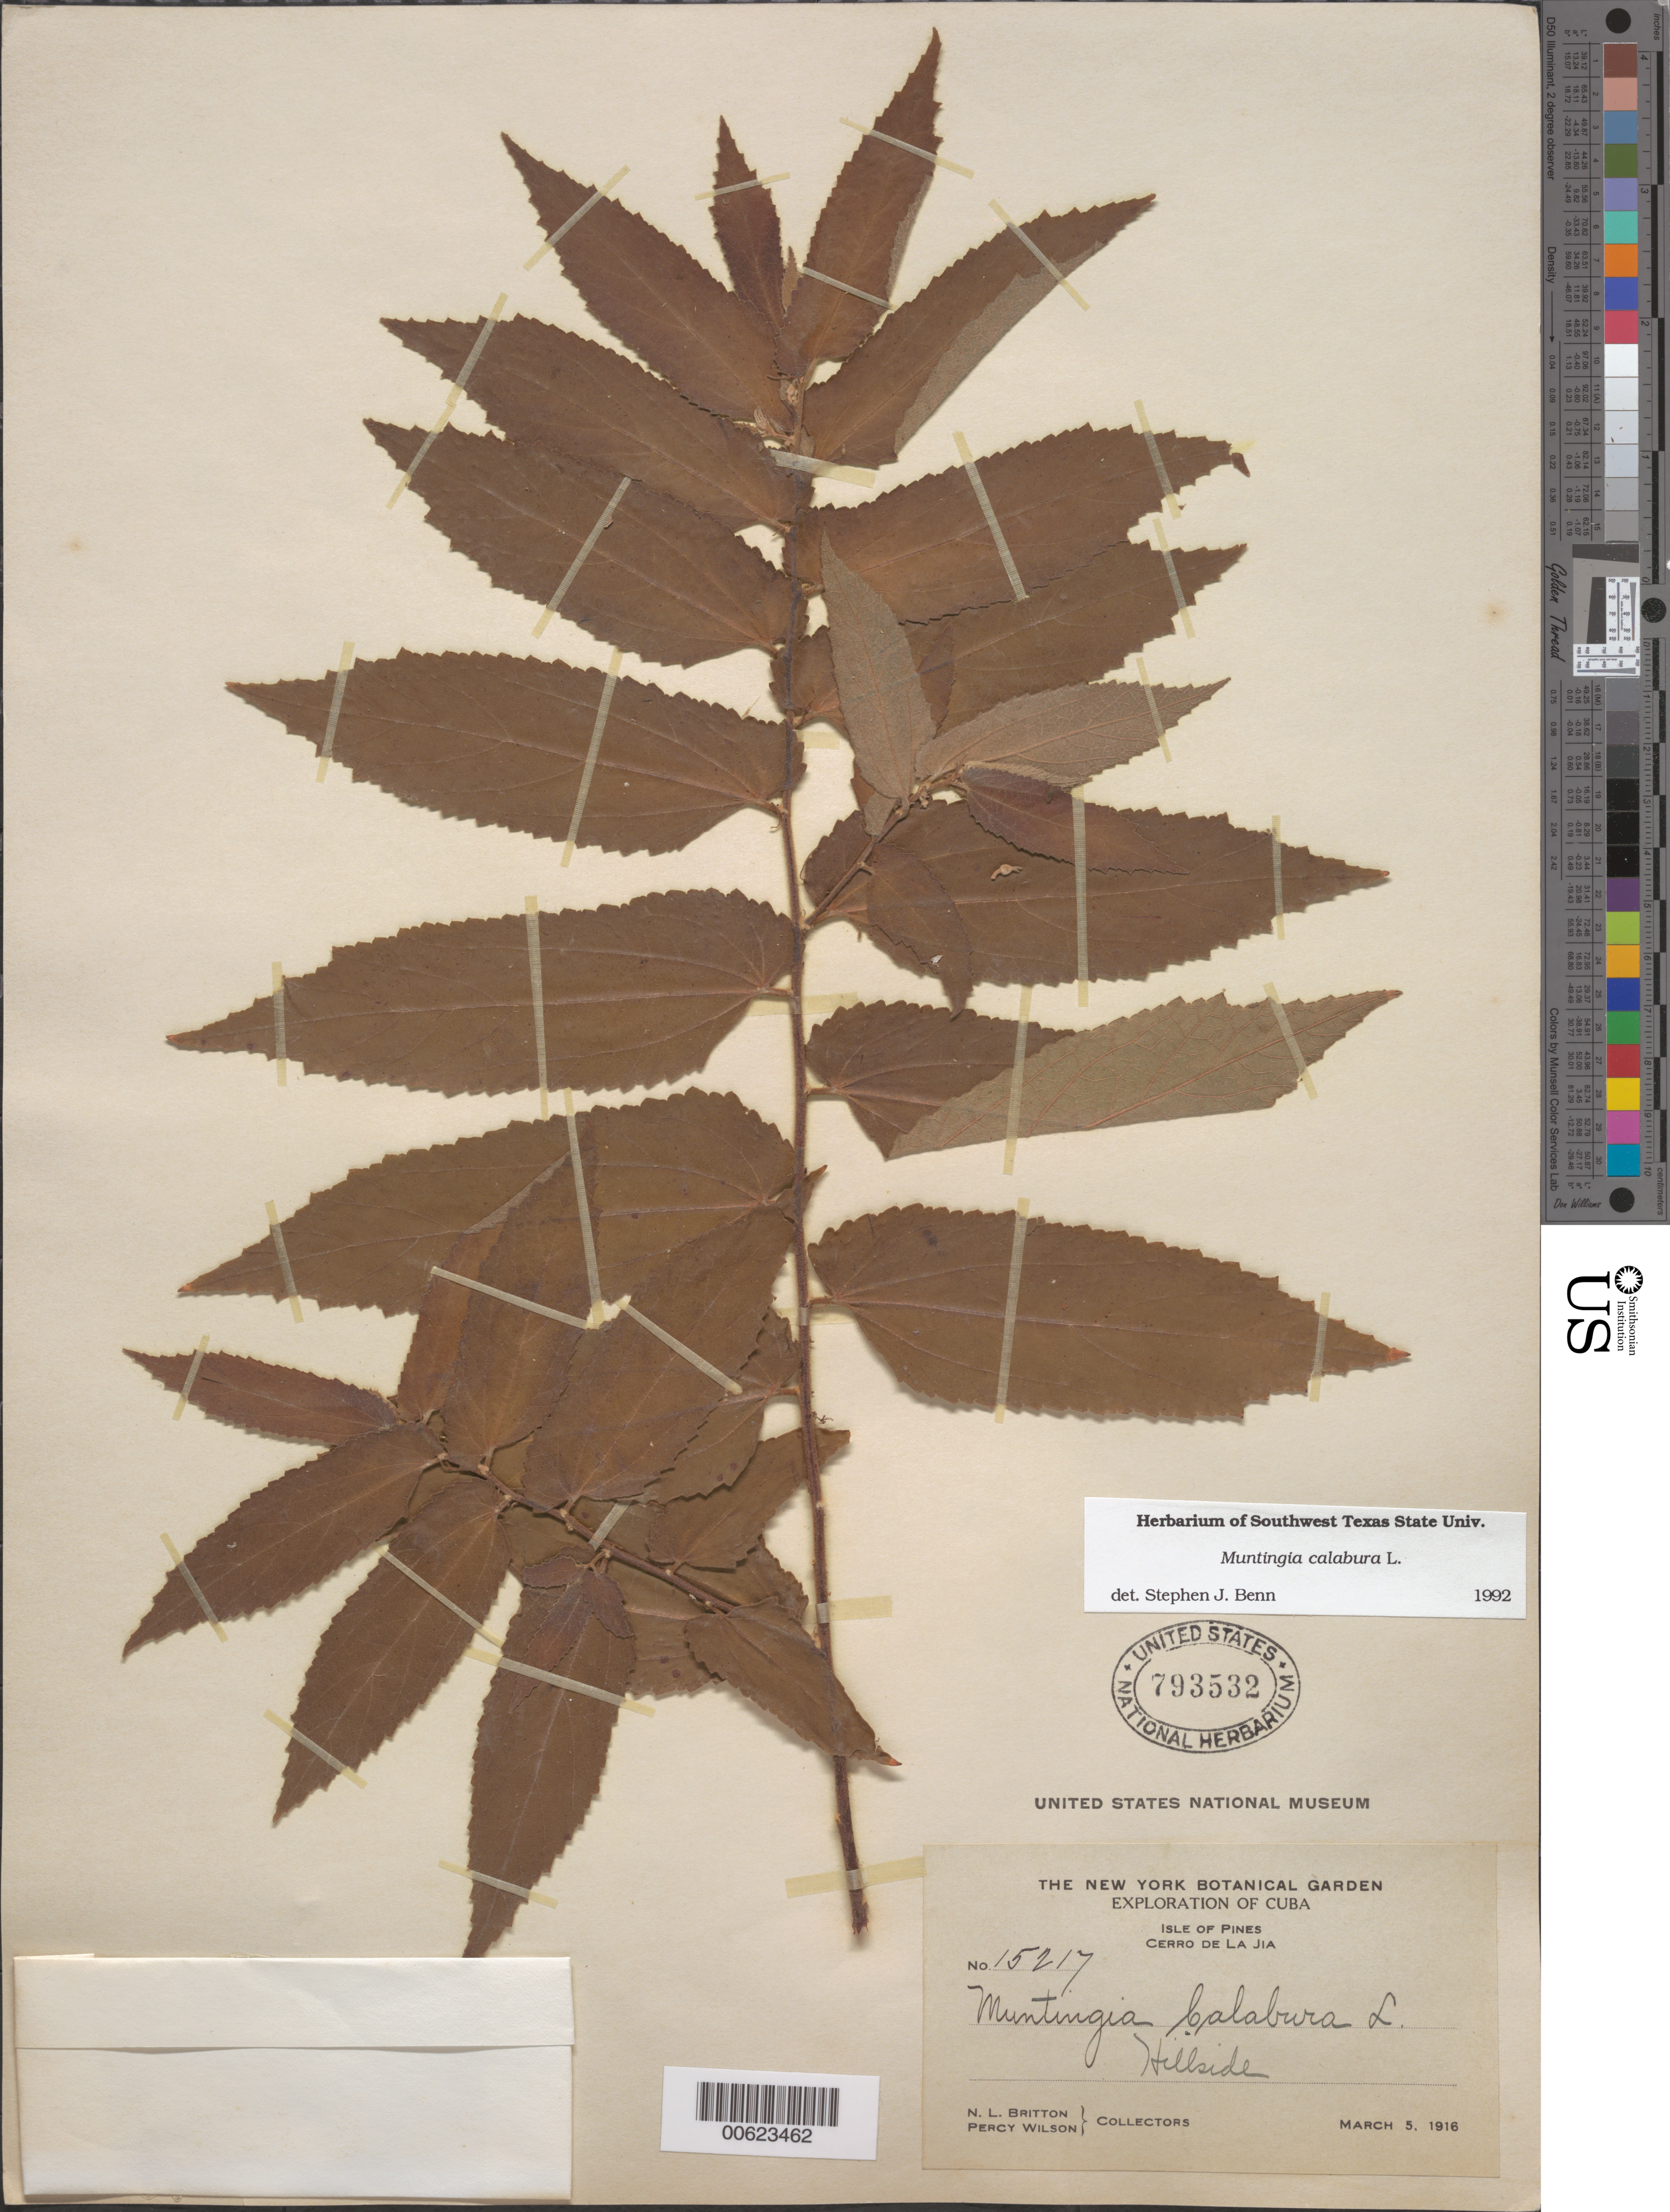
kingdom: Plantae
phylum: Tracheophyta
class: Magnoliopsida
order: Malvales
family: Muntingiaceae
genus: Muntingia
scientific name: Muntingia calabura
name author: L.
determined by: Benn, S. J.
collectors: N. Britton & P. Wilson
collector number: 15217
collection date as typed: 05 Mar 1916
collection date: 1916-03-05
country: Cuba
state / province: Isla de La Juventud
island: Isla de La Juventud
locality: Cerro de la Jia. (Province originally recorded as Isla de Pinos.)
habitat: Hillside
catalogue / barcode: US 793532